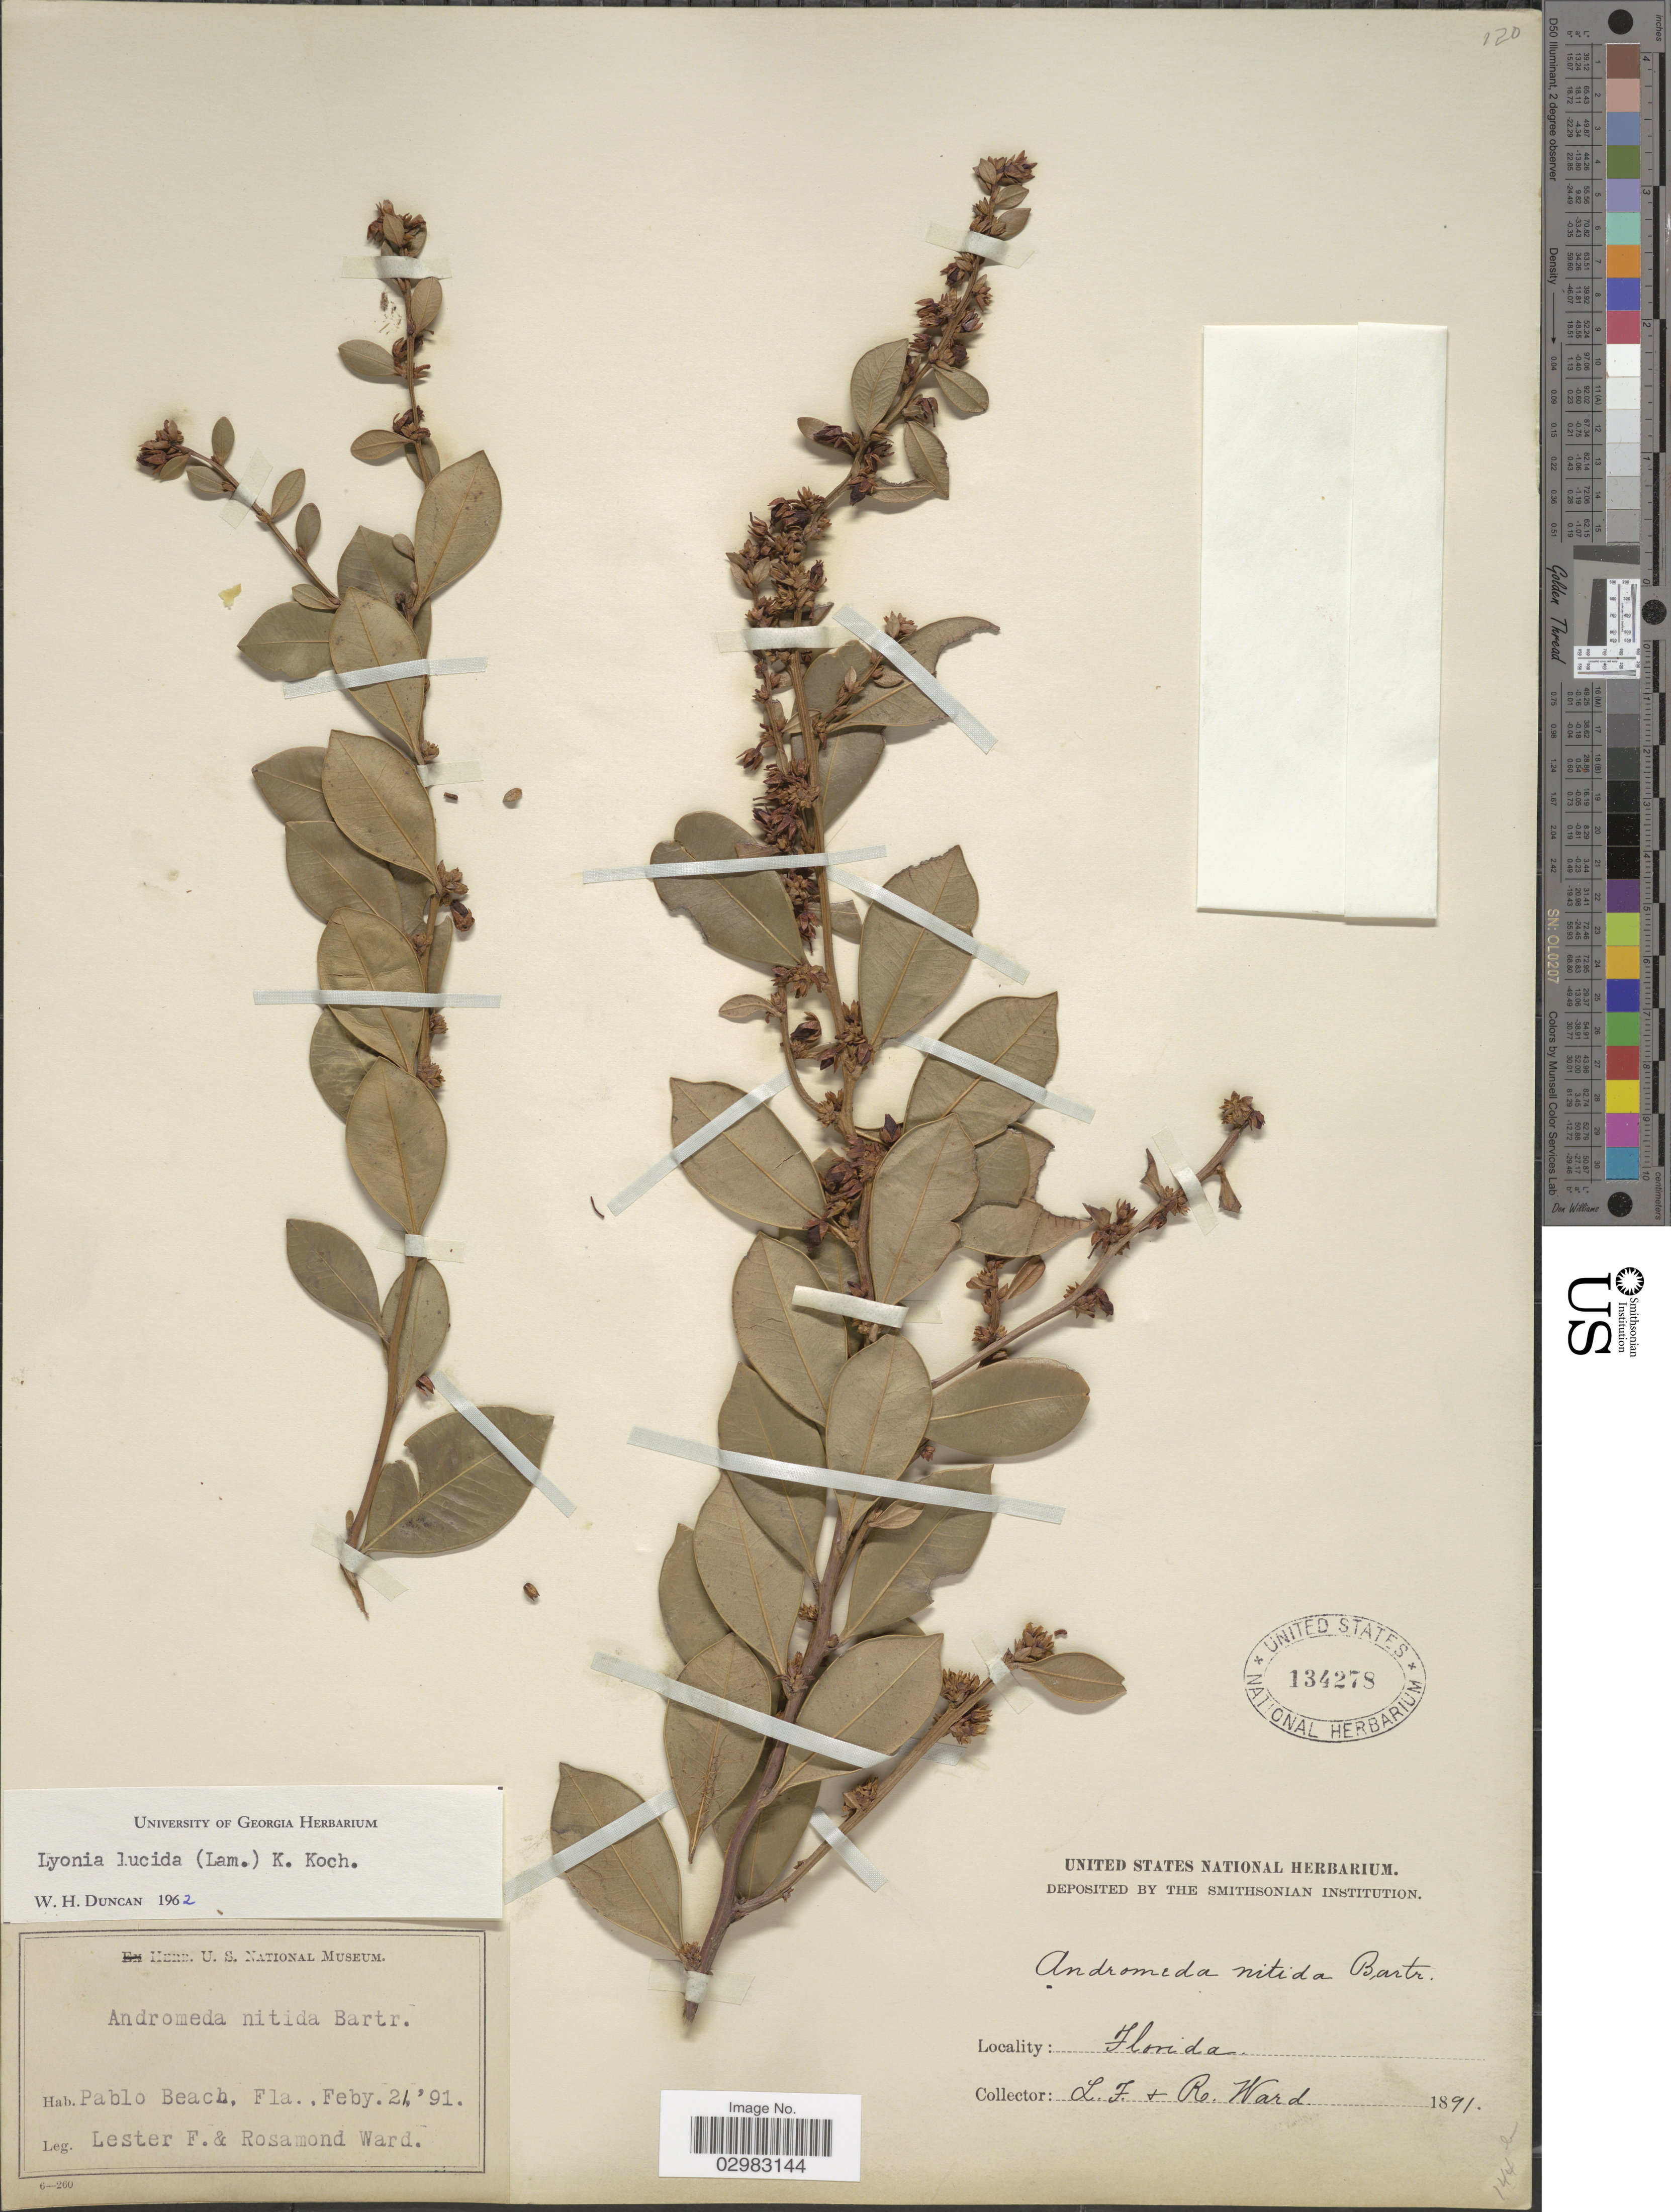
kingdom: Plantae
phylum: Tracheophyta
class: Magnoliopsida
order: Ericales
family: Ericaceae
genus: Lyonia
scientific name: Lyonia lucida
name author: K. Koch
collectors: L. F. Ward & R. Ward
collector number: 144b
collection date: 1891-04-21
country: United States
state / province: Florida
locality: Pablo Beach, Fla.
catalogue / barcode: US 134278